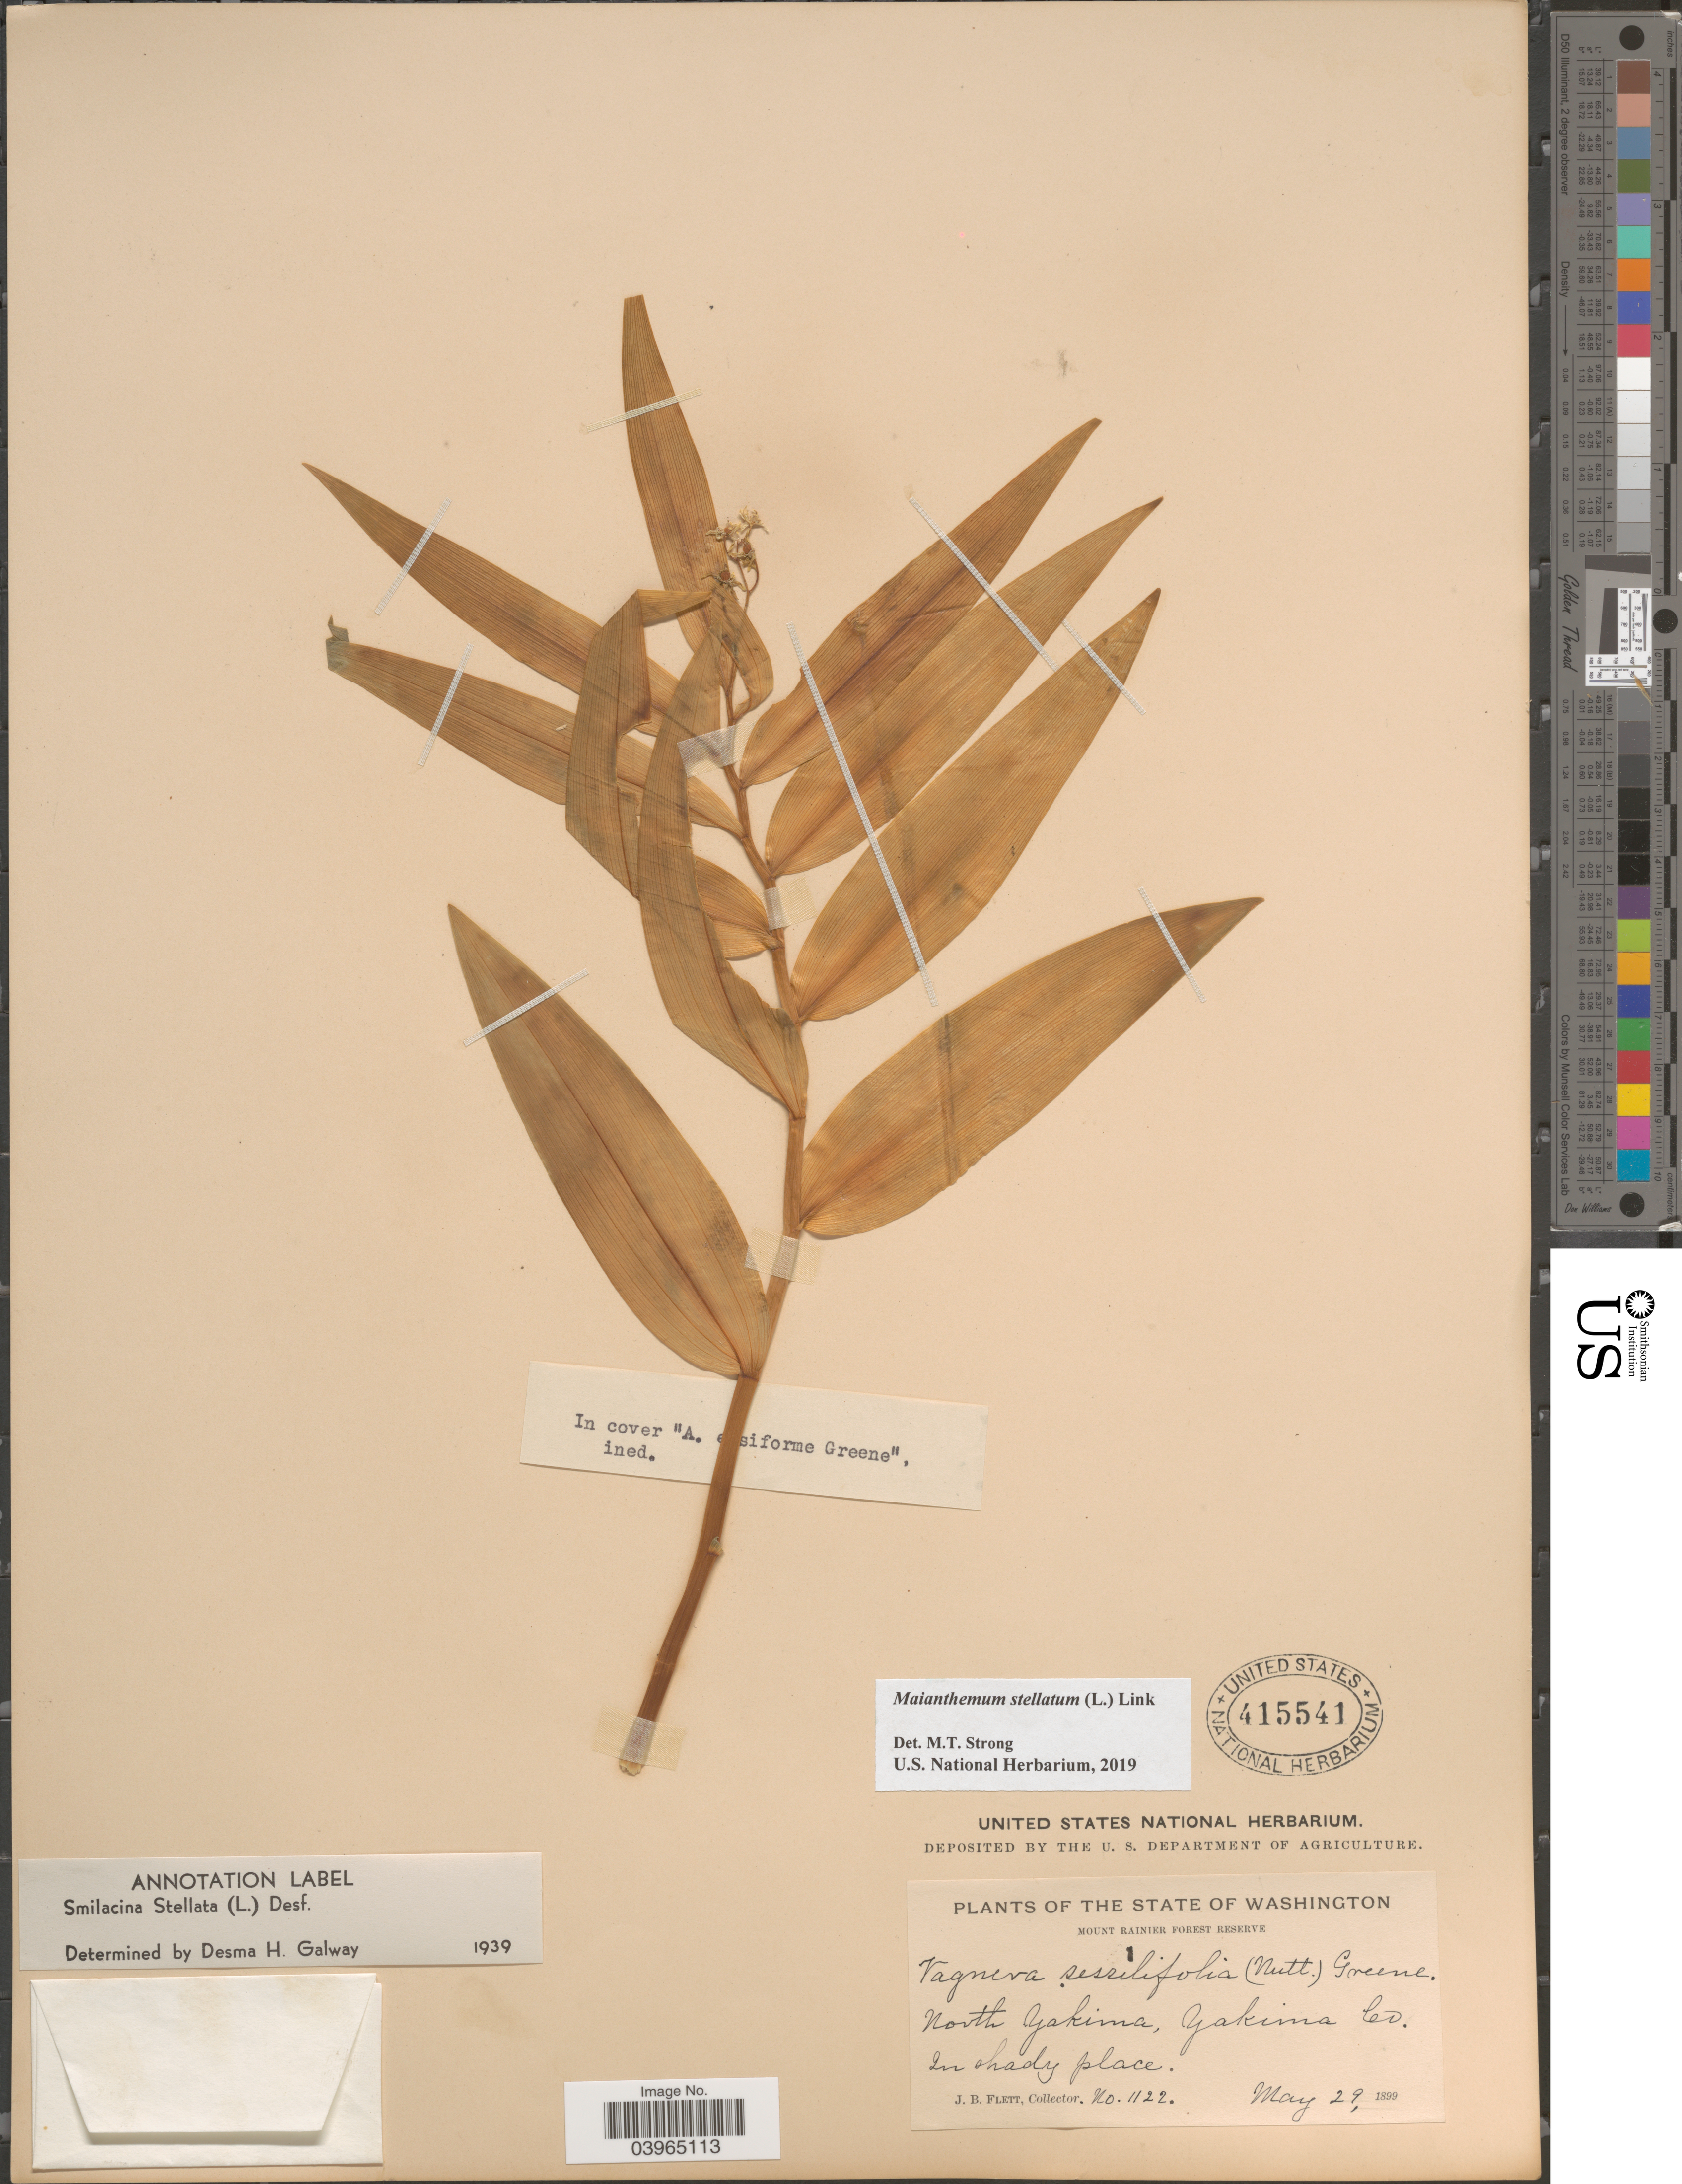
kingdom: Plantae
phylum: Tracheophyta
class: Liliopsida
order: Asparagales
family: Asparagaceae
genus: Maianthemum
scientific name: Maianthemum stellatum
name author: (L.) Link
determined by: Strong, Mark T., (BOT), Smithsonian Institution - National Museum of Natural History (UNITED STATES)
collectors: J. Flett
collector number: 1122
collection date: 1899-05-29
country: United States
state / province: Washington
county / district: Yakima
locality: Mount Rainier Forest Reserve. North Yakima, Yakima Co. In shady place.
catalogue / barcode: US 415541